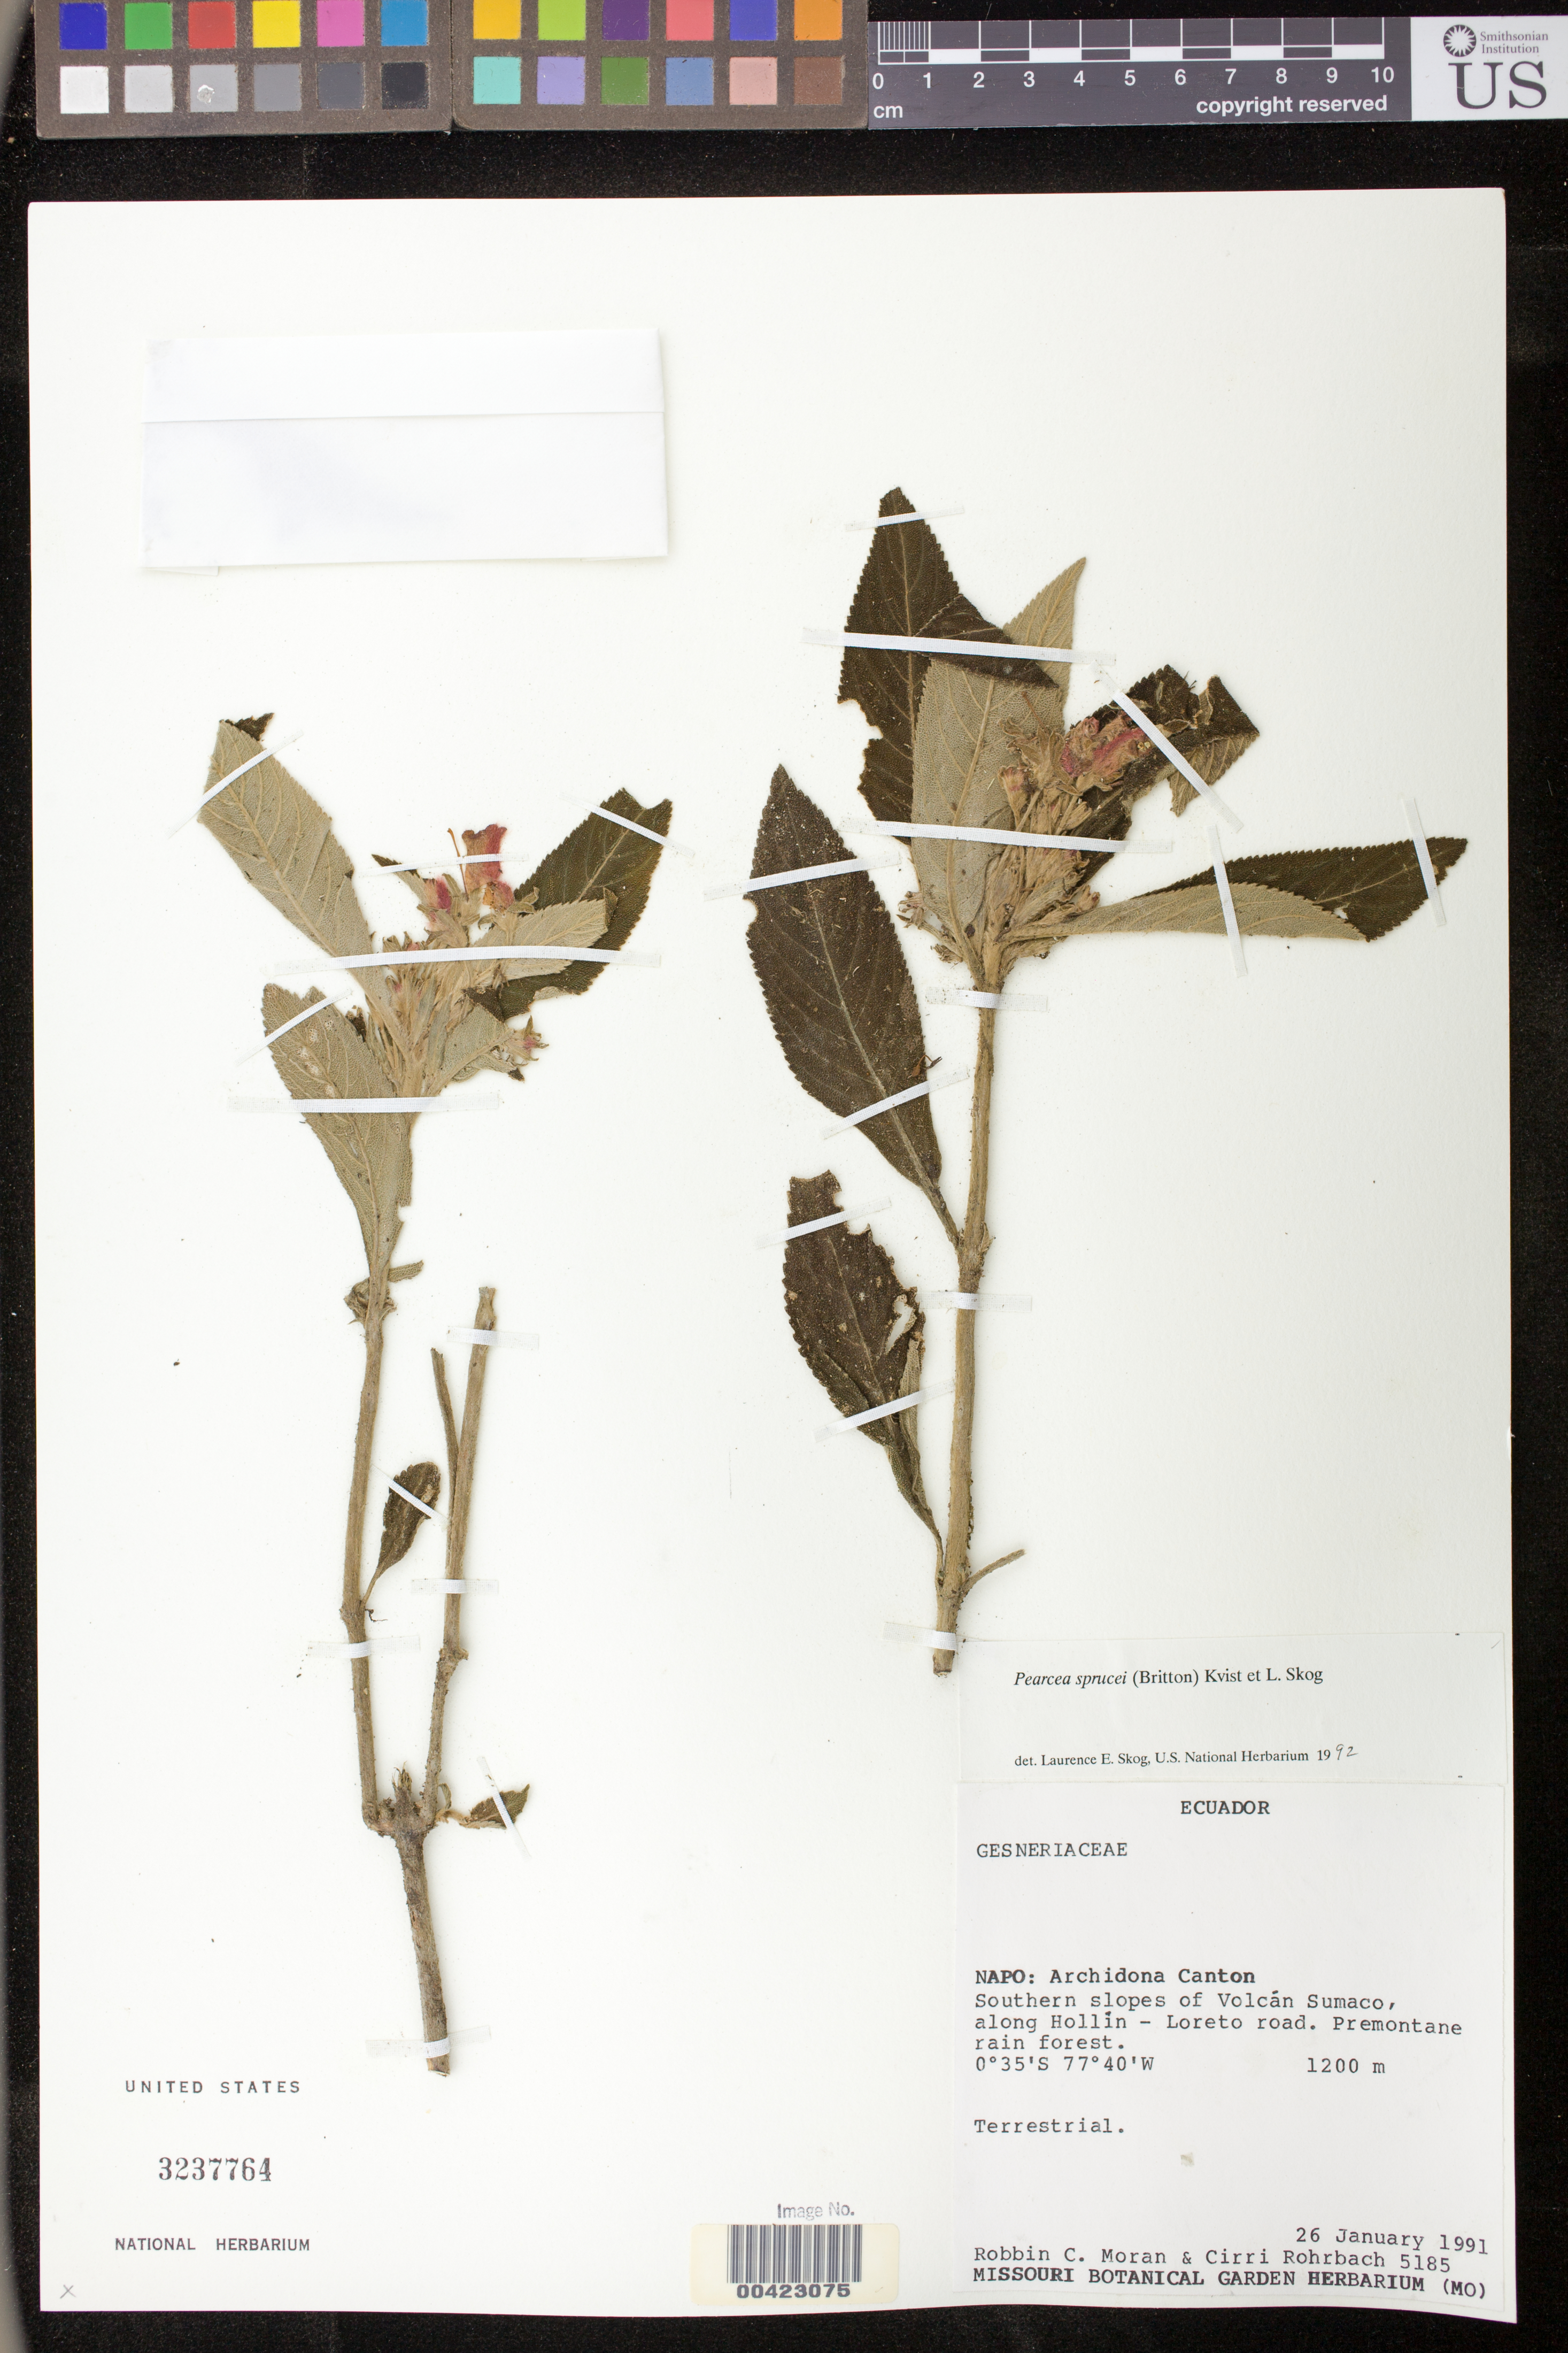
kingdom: Plantae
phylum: Tracheophyta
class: Magnoliopsida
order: Lamiales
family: Gesneriaceae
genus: Pearcea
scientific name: Pearcea sprucei var. sprucei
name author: (Britton ex Rusby) L.P. Kvist & L.E. Skog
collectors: R. C. Moran & C. Rohrbach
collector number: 5185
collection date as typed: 26 Jan 1991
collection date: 1991-01-26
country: Ecuador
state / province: Napo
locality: Volcan Sumaco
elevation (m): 1200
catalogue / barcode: US 3237764